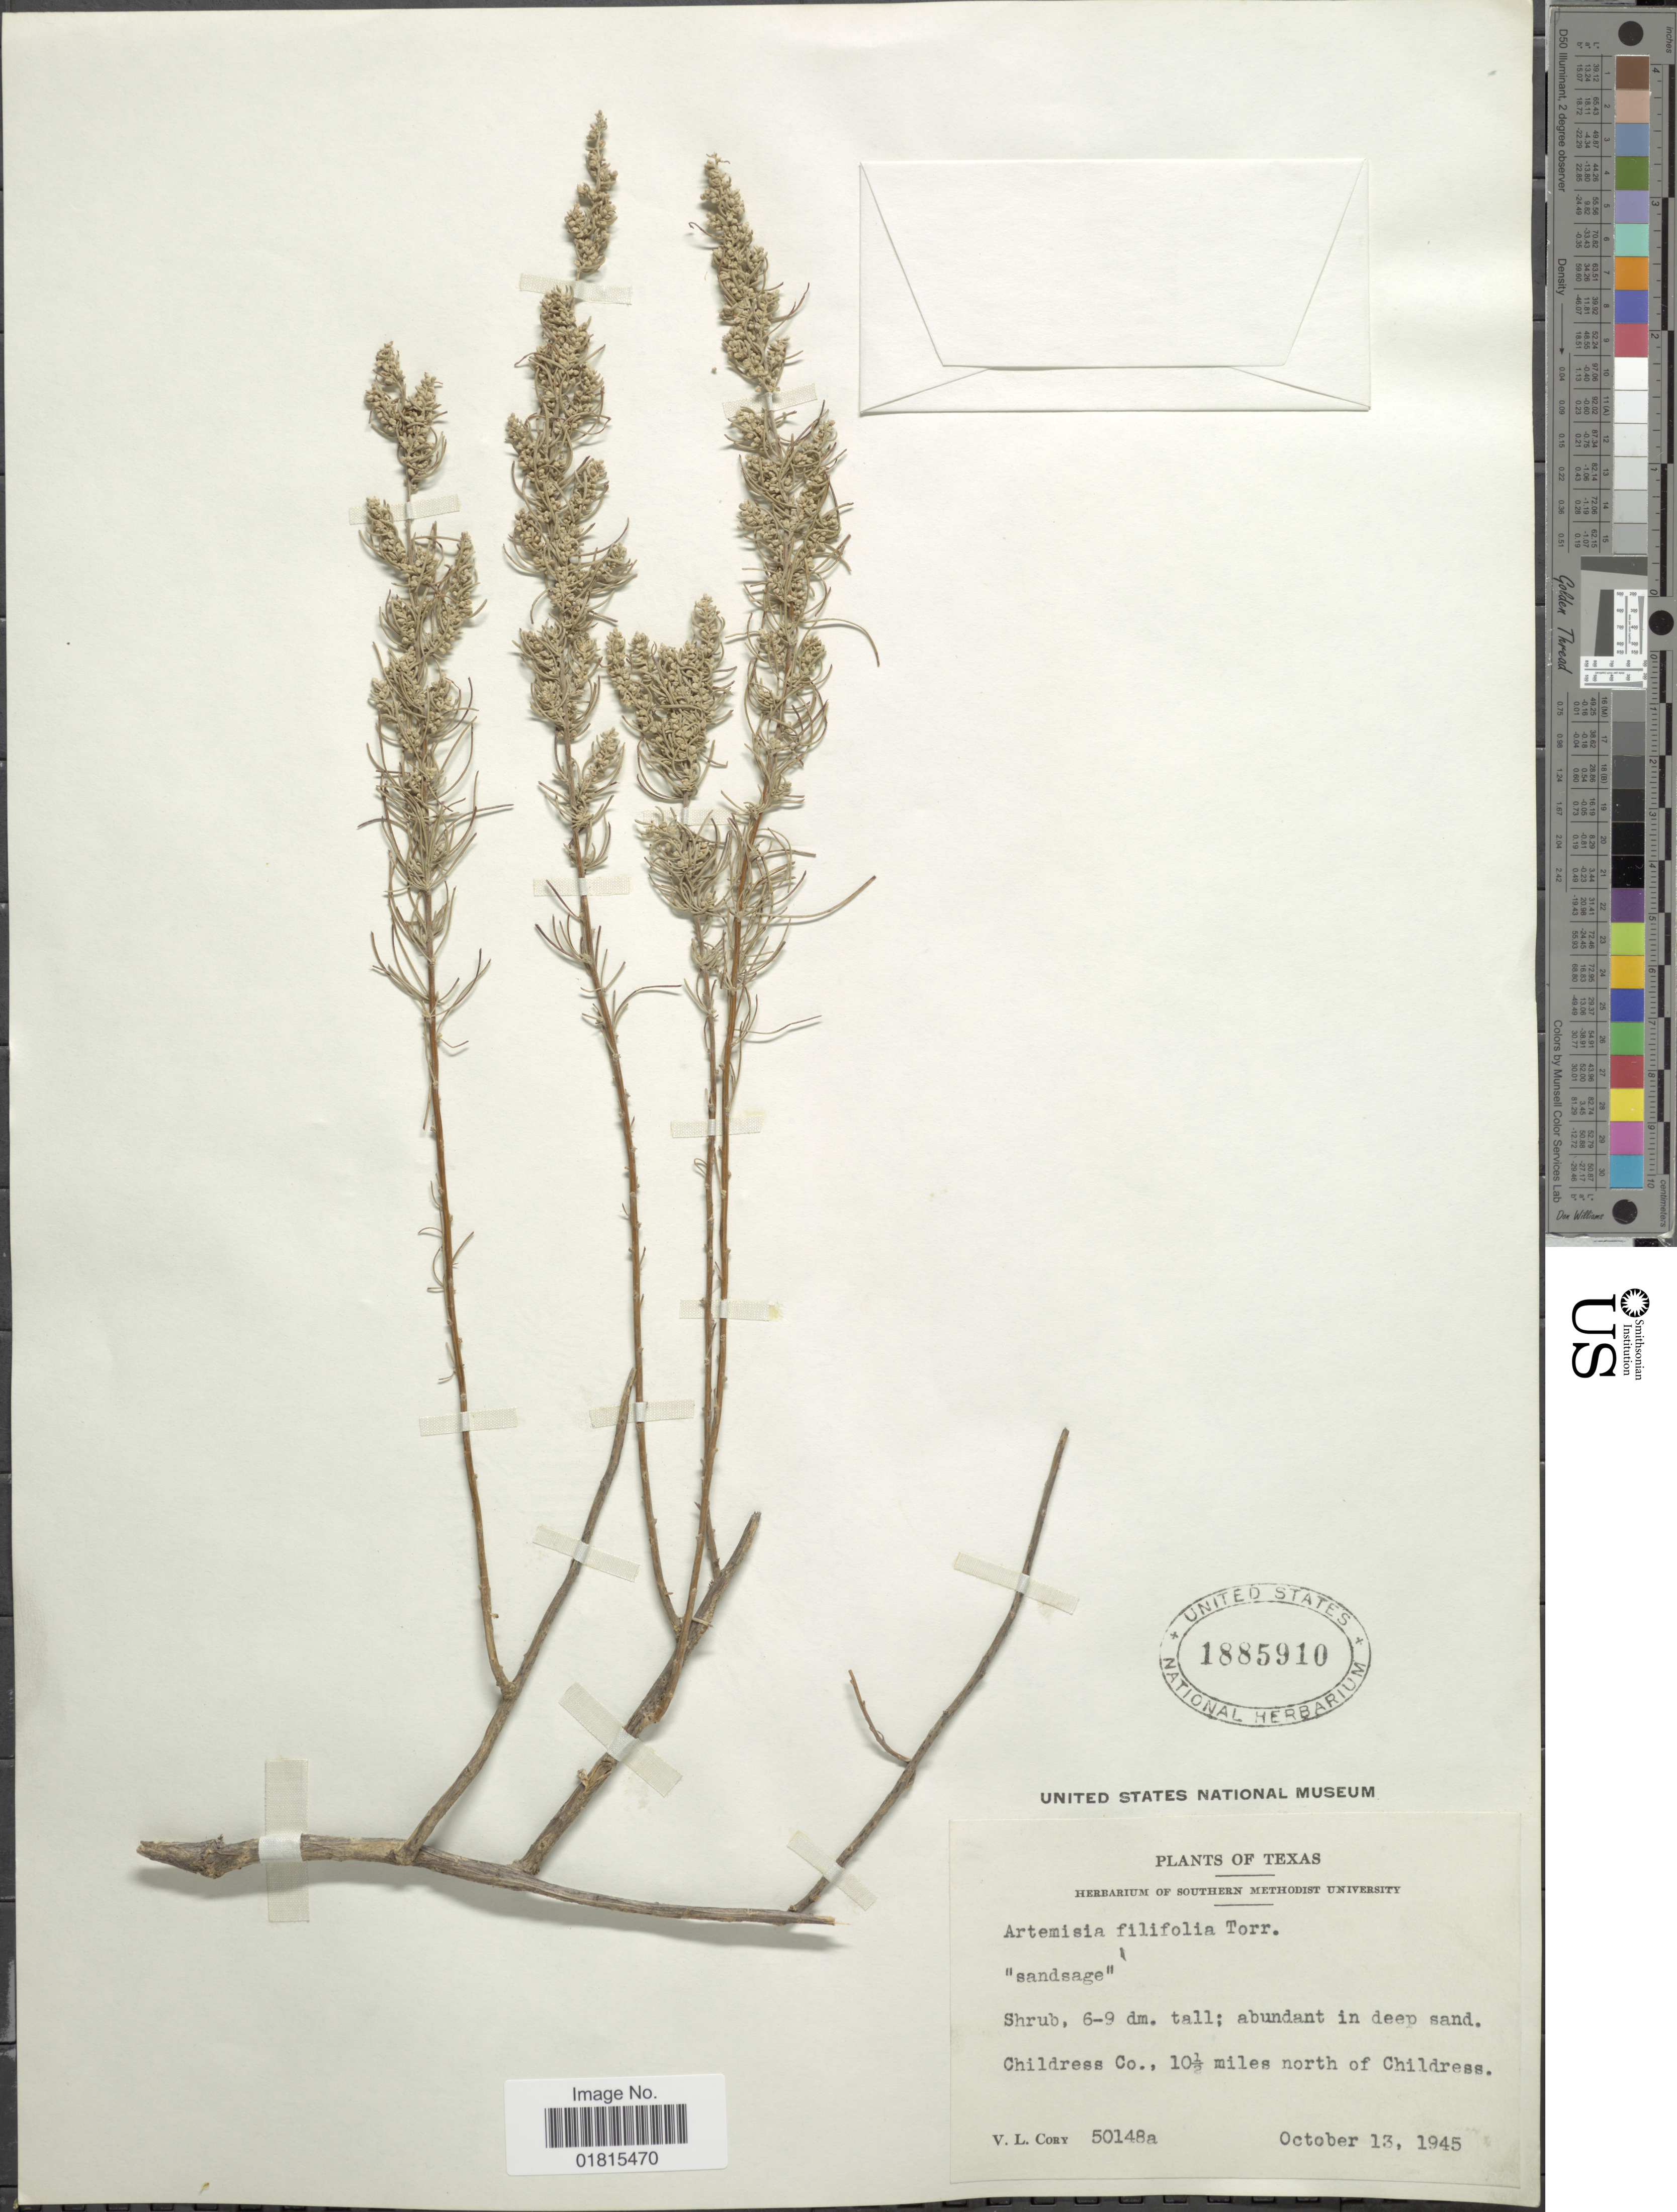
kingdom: Plantae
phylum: Tracheophyta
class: Magnoliopsida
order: Asterales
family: Asteraceae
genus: Artemisia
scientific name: Artemisia filifolia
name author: Torr.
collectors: V. Cory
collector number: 50148a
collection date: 1945-10-13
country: United States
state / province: Texas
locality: Childress Co., 10 miles north of Childress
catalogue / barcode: US 1885910